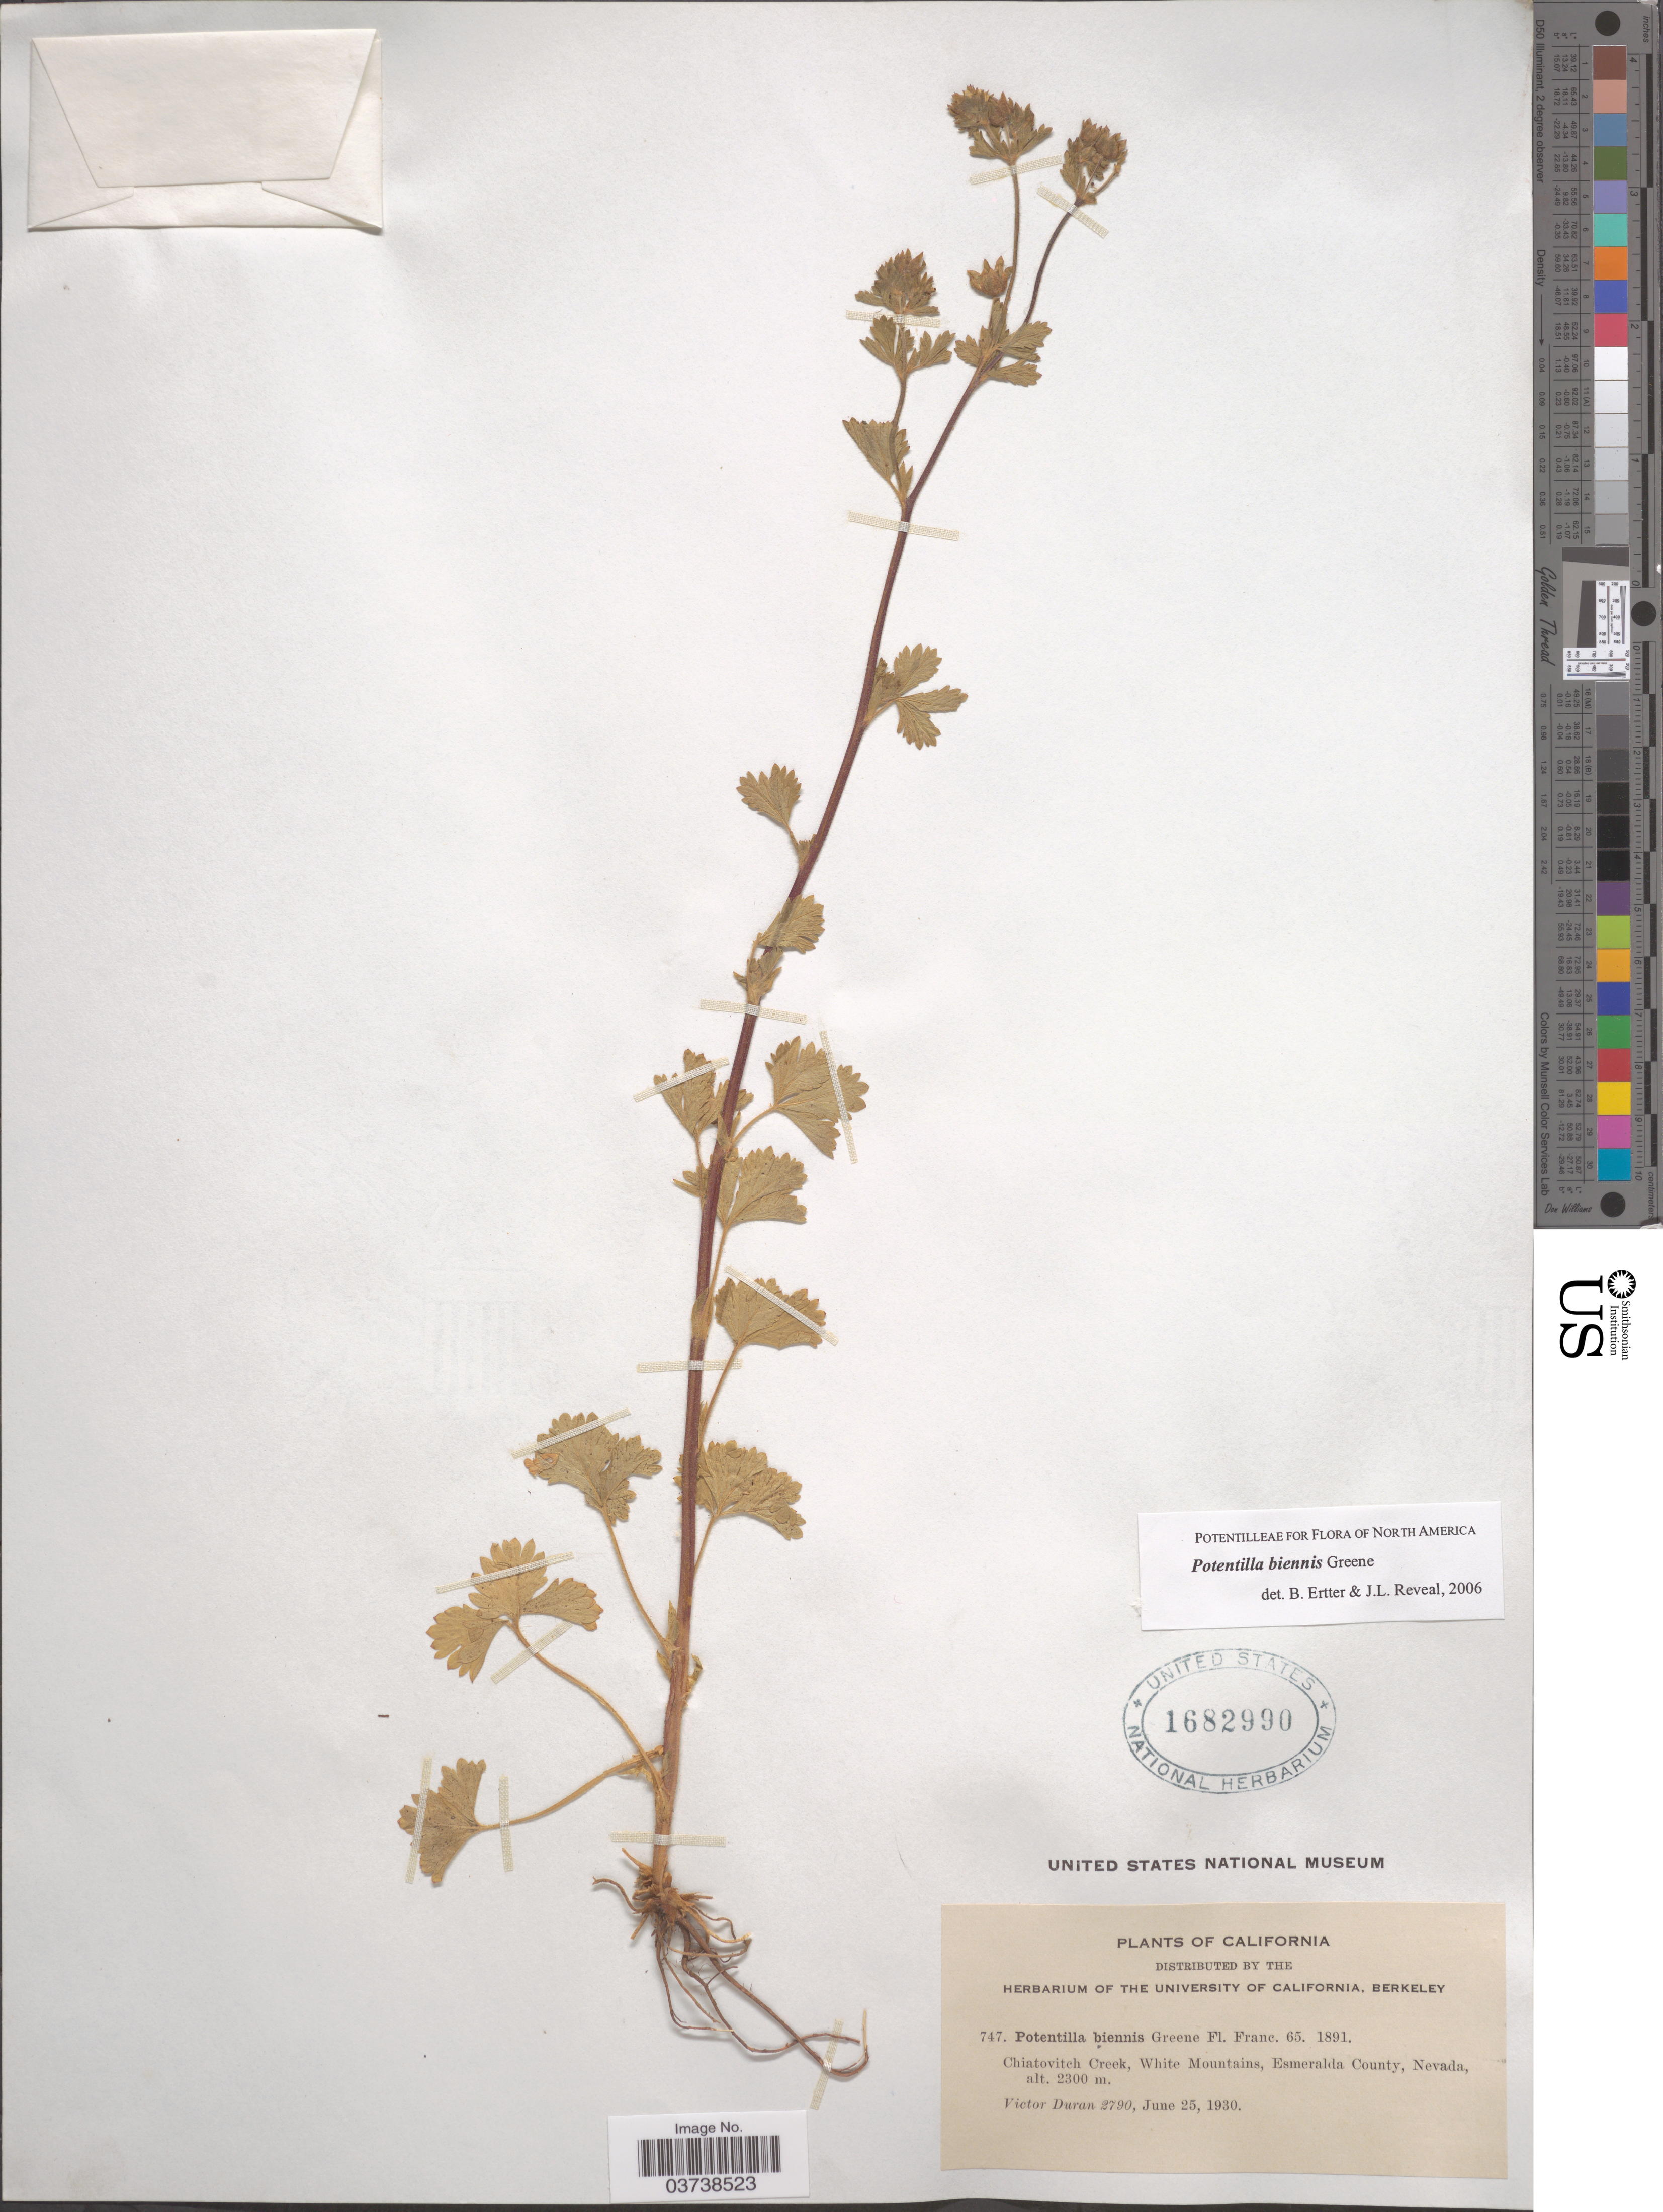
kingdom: Plantae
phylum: Tracheophyta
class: Magnoliopsida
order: Rosales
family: Rosaceae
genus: Potentilla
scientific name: Potentilla biennis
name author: Greene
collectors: V. Duran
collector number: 2790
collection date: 1930-06-25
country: United States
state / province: Nevada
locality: California. Chiatovitch Creek, White Mountains, Esmeralda County.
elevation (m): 2300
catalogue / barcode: US 1682990